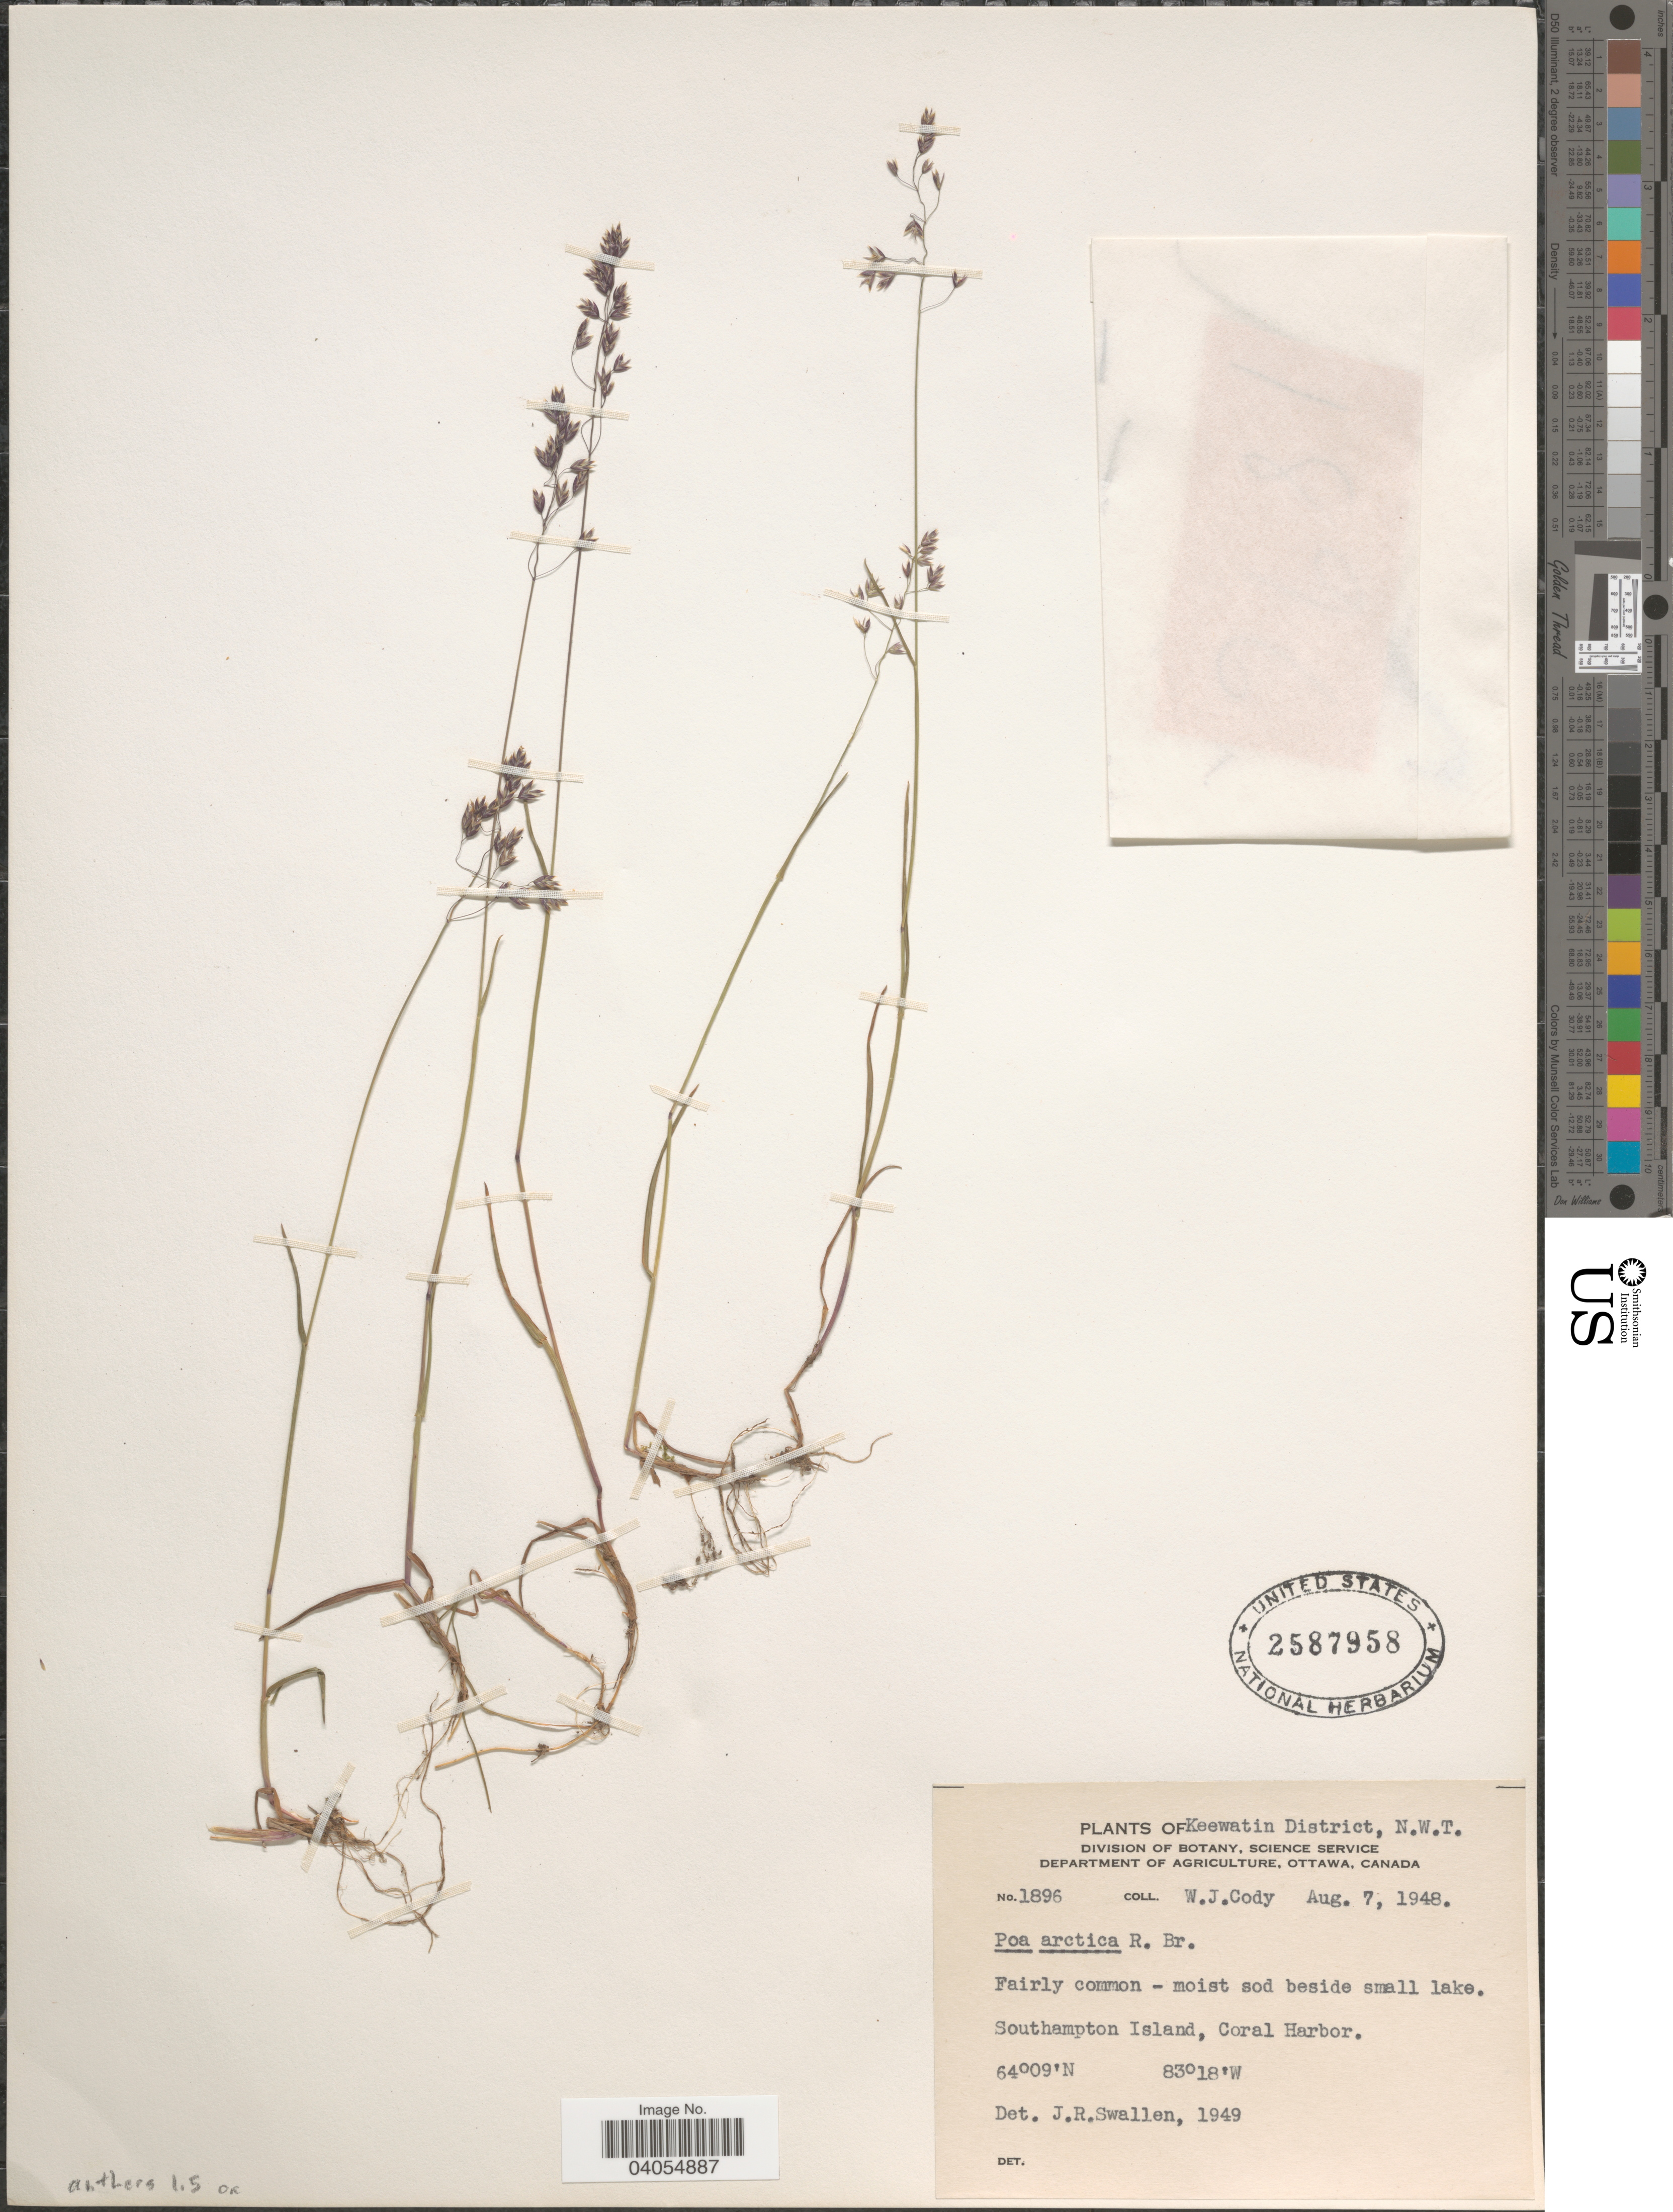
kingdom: Plantae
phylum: Tracheophyta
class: Liliopsida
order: Poales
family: Poaceae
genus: Poa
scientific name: Poa arctica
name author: R. Br.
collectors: W. Cody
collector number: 1896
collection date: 1948-08-07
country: Canada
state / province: Northwest Territories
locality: Keewatin District. Southampton Island, Coral Harbor.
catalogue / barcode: US 2587958